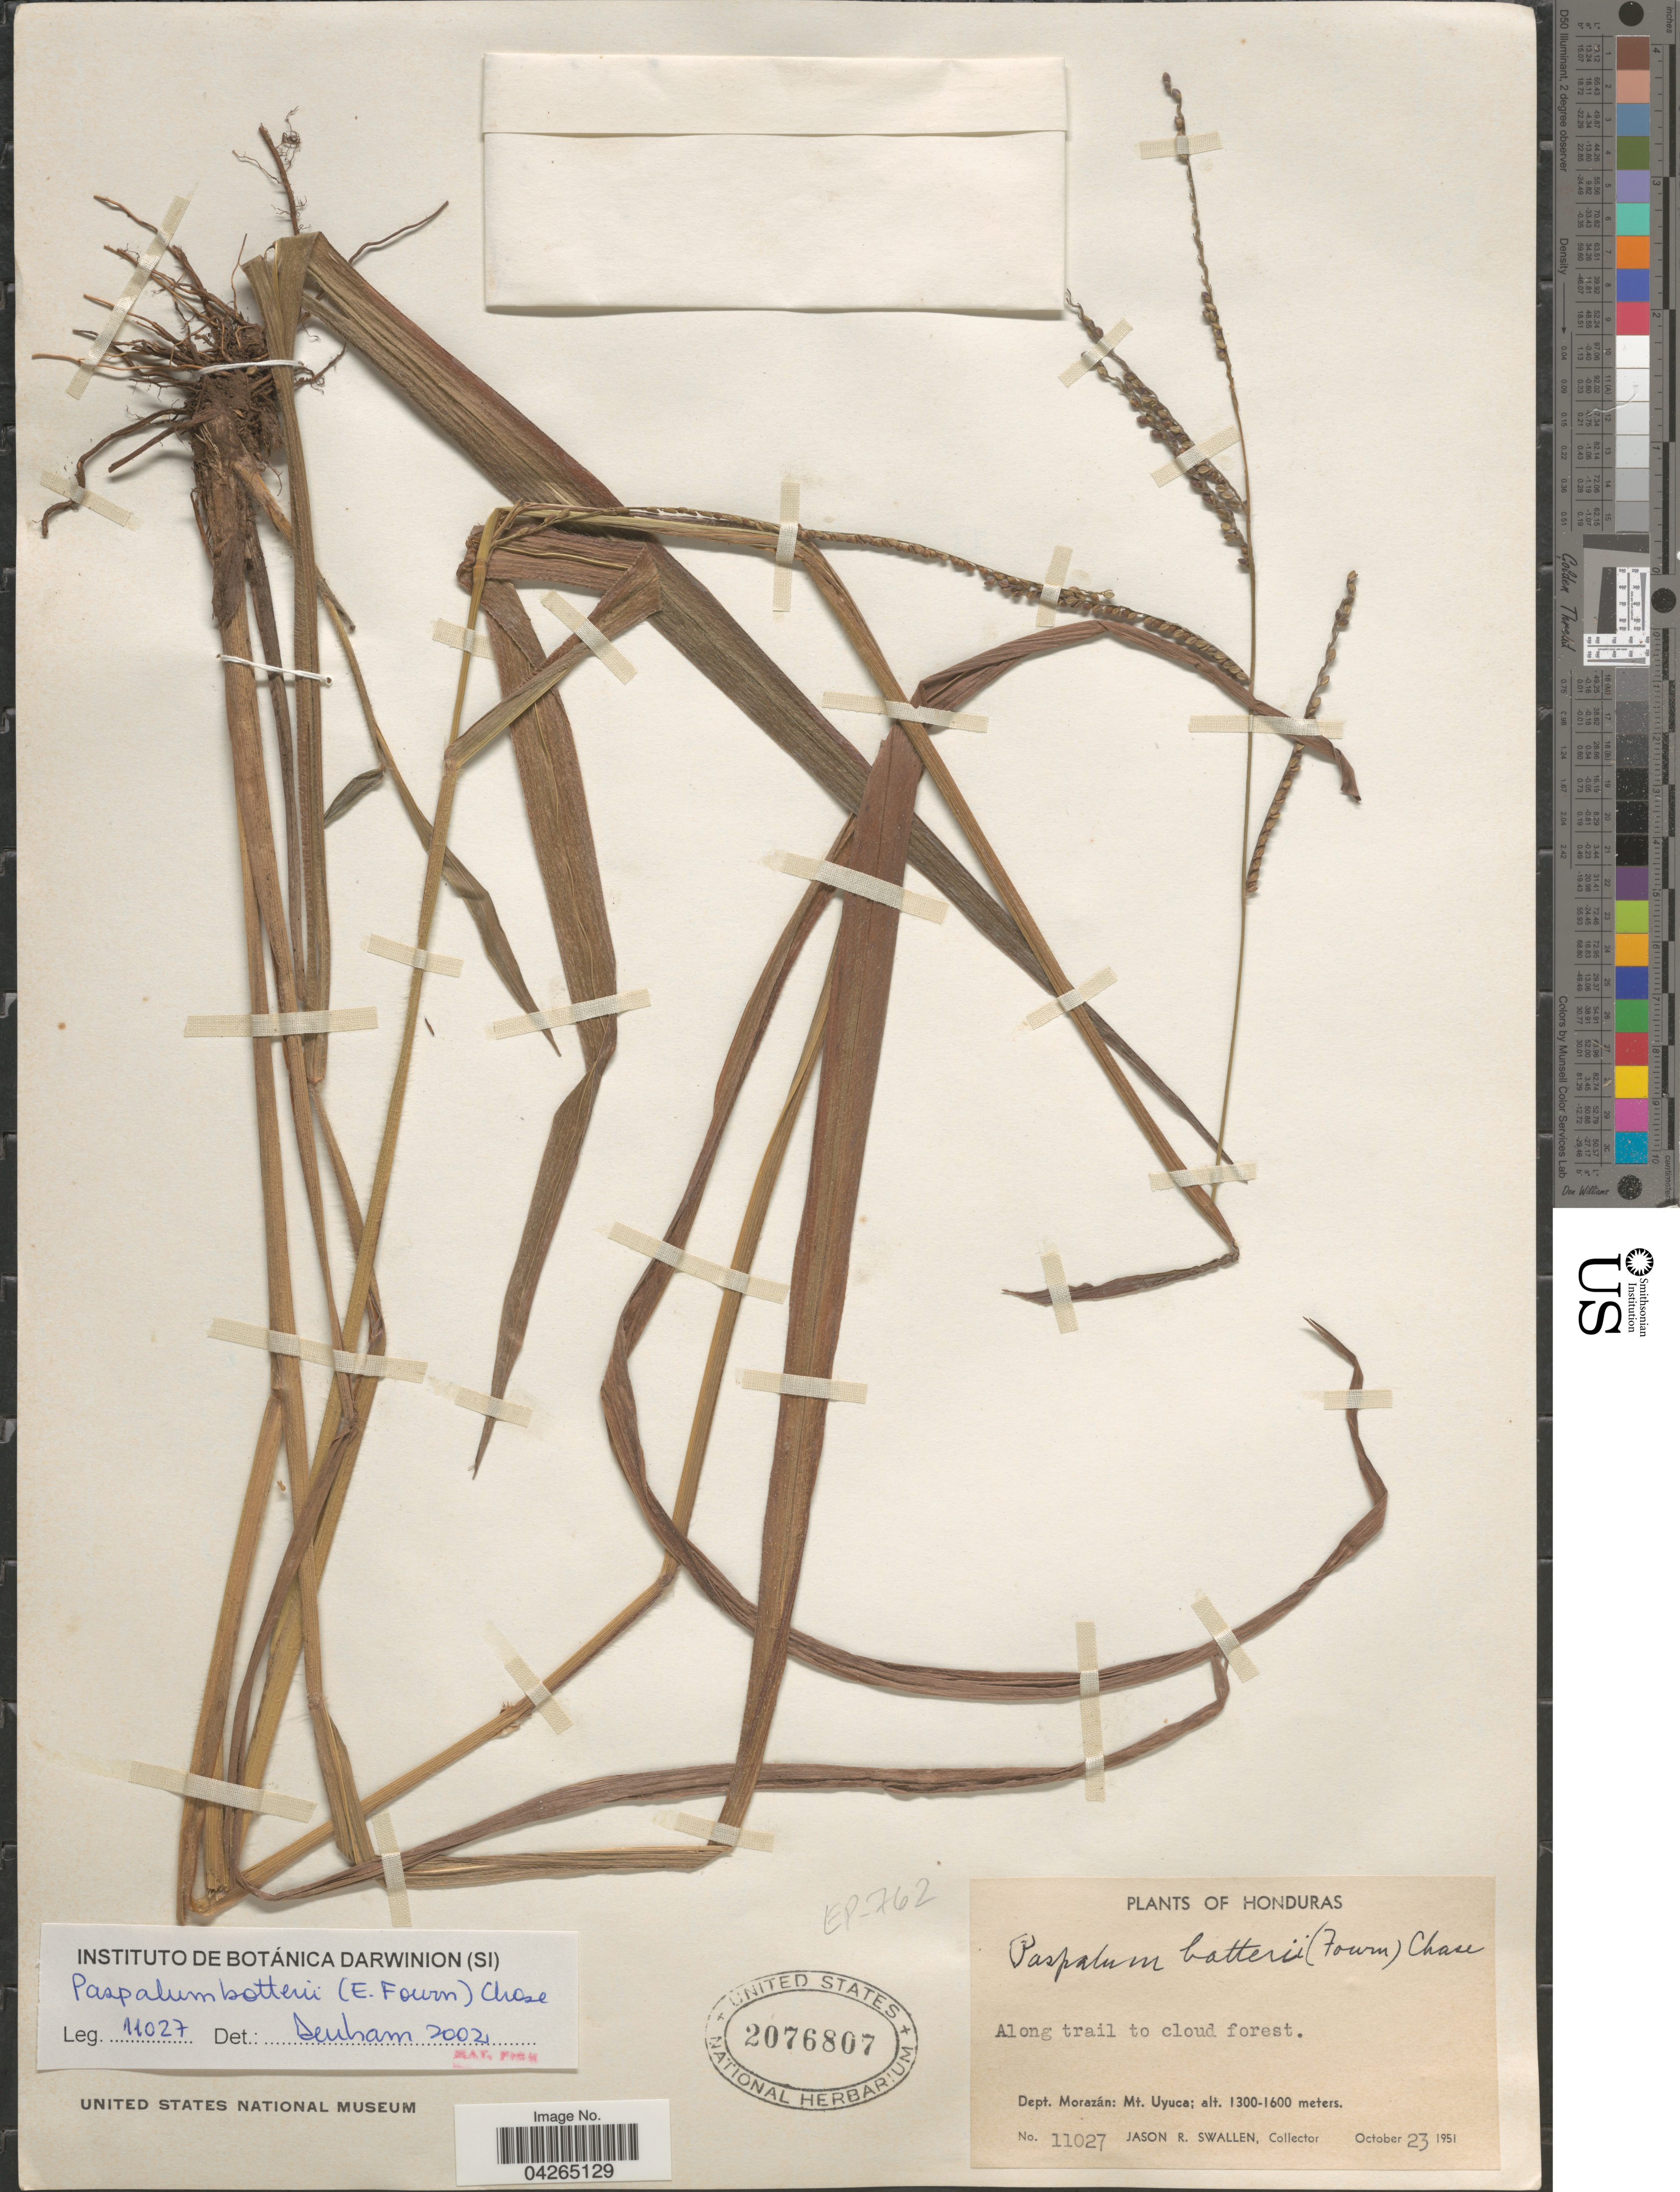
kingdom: Plantae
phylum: Tracheophyta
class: Liliopsida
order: Poales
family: Poaceae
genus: Paspalum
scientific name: Paspalum botterii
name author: (E. Fourn.) Chase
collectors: J. R. Swallen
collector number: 11027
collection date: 1951-10-23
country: Honduras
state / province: Fco. Morazán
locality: Dept. Morazán: Mt. Uyuca.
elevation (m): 1300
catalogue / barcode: US 2076807